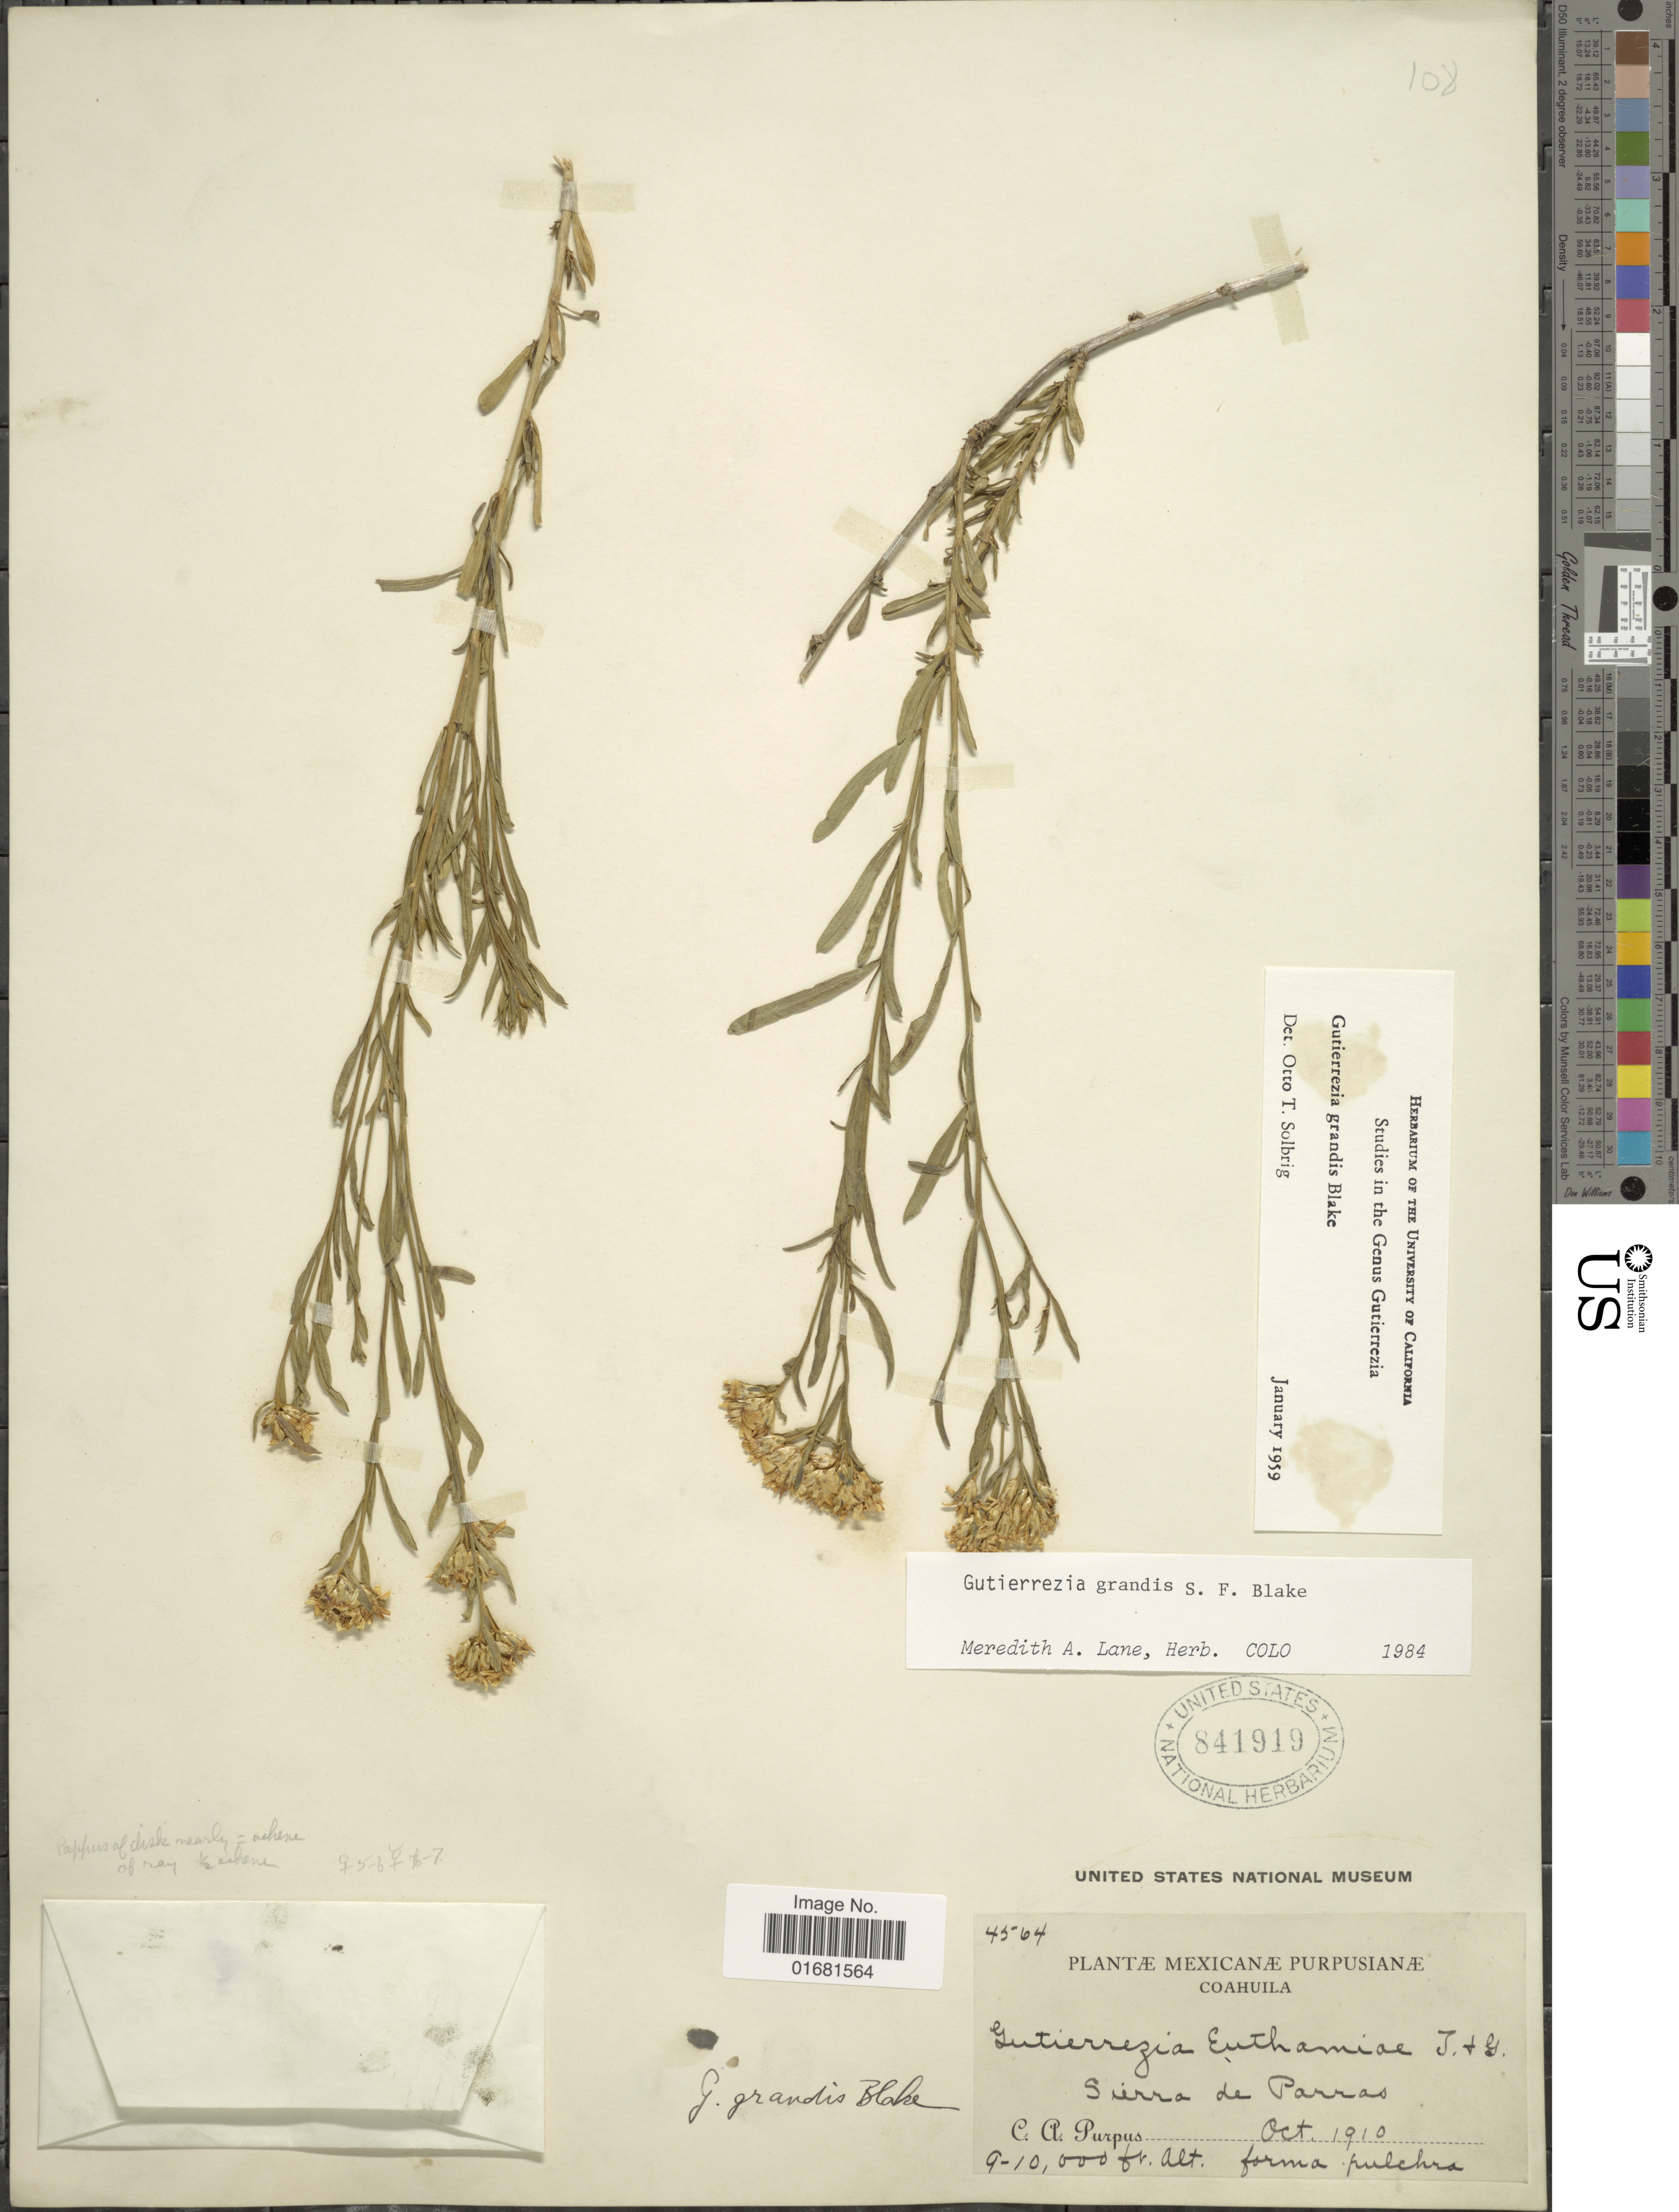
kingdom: Plantae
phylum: Tracheophyta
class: Magnoliopsida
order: Asterales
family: Asteraceae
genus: Gutierrezia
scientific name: Gutierrezia grandis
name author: S.F. Blake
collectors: C. A. Purpus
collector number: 4564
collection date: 1910-10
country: Mexico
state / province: Coahuila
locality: Coahuila. Sierra de Parras.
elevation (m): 2743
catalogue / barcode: US 841919